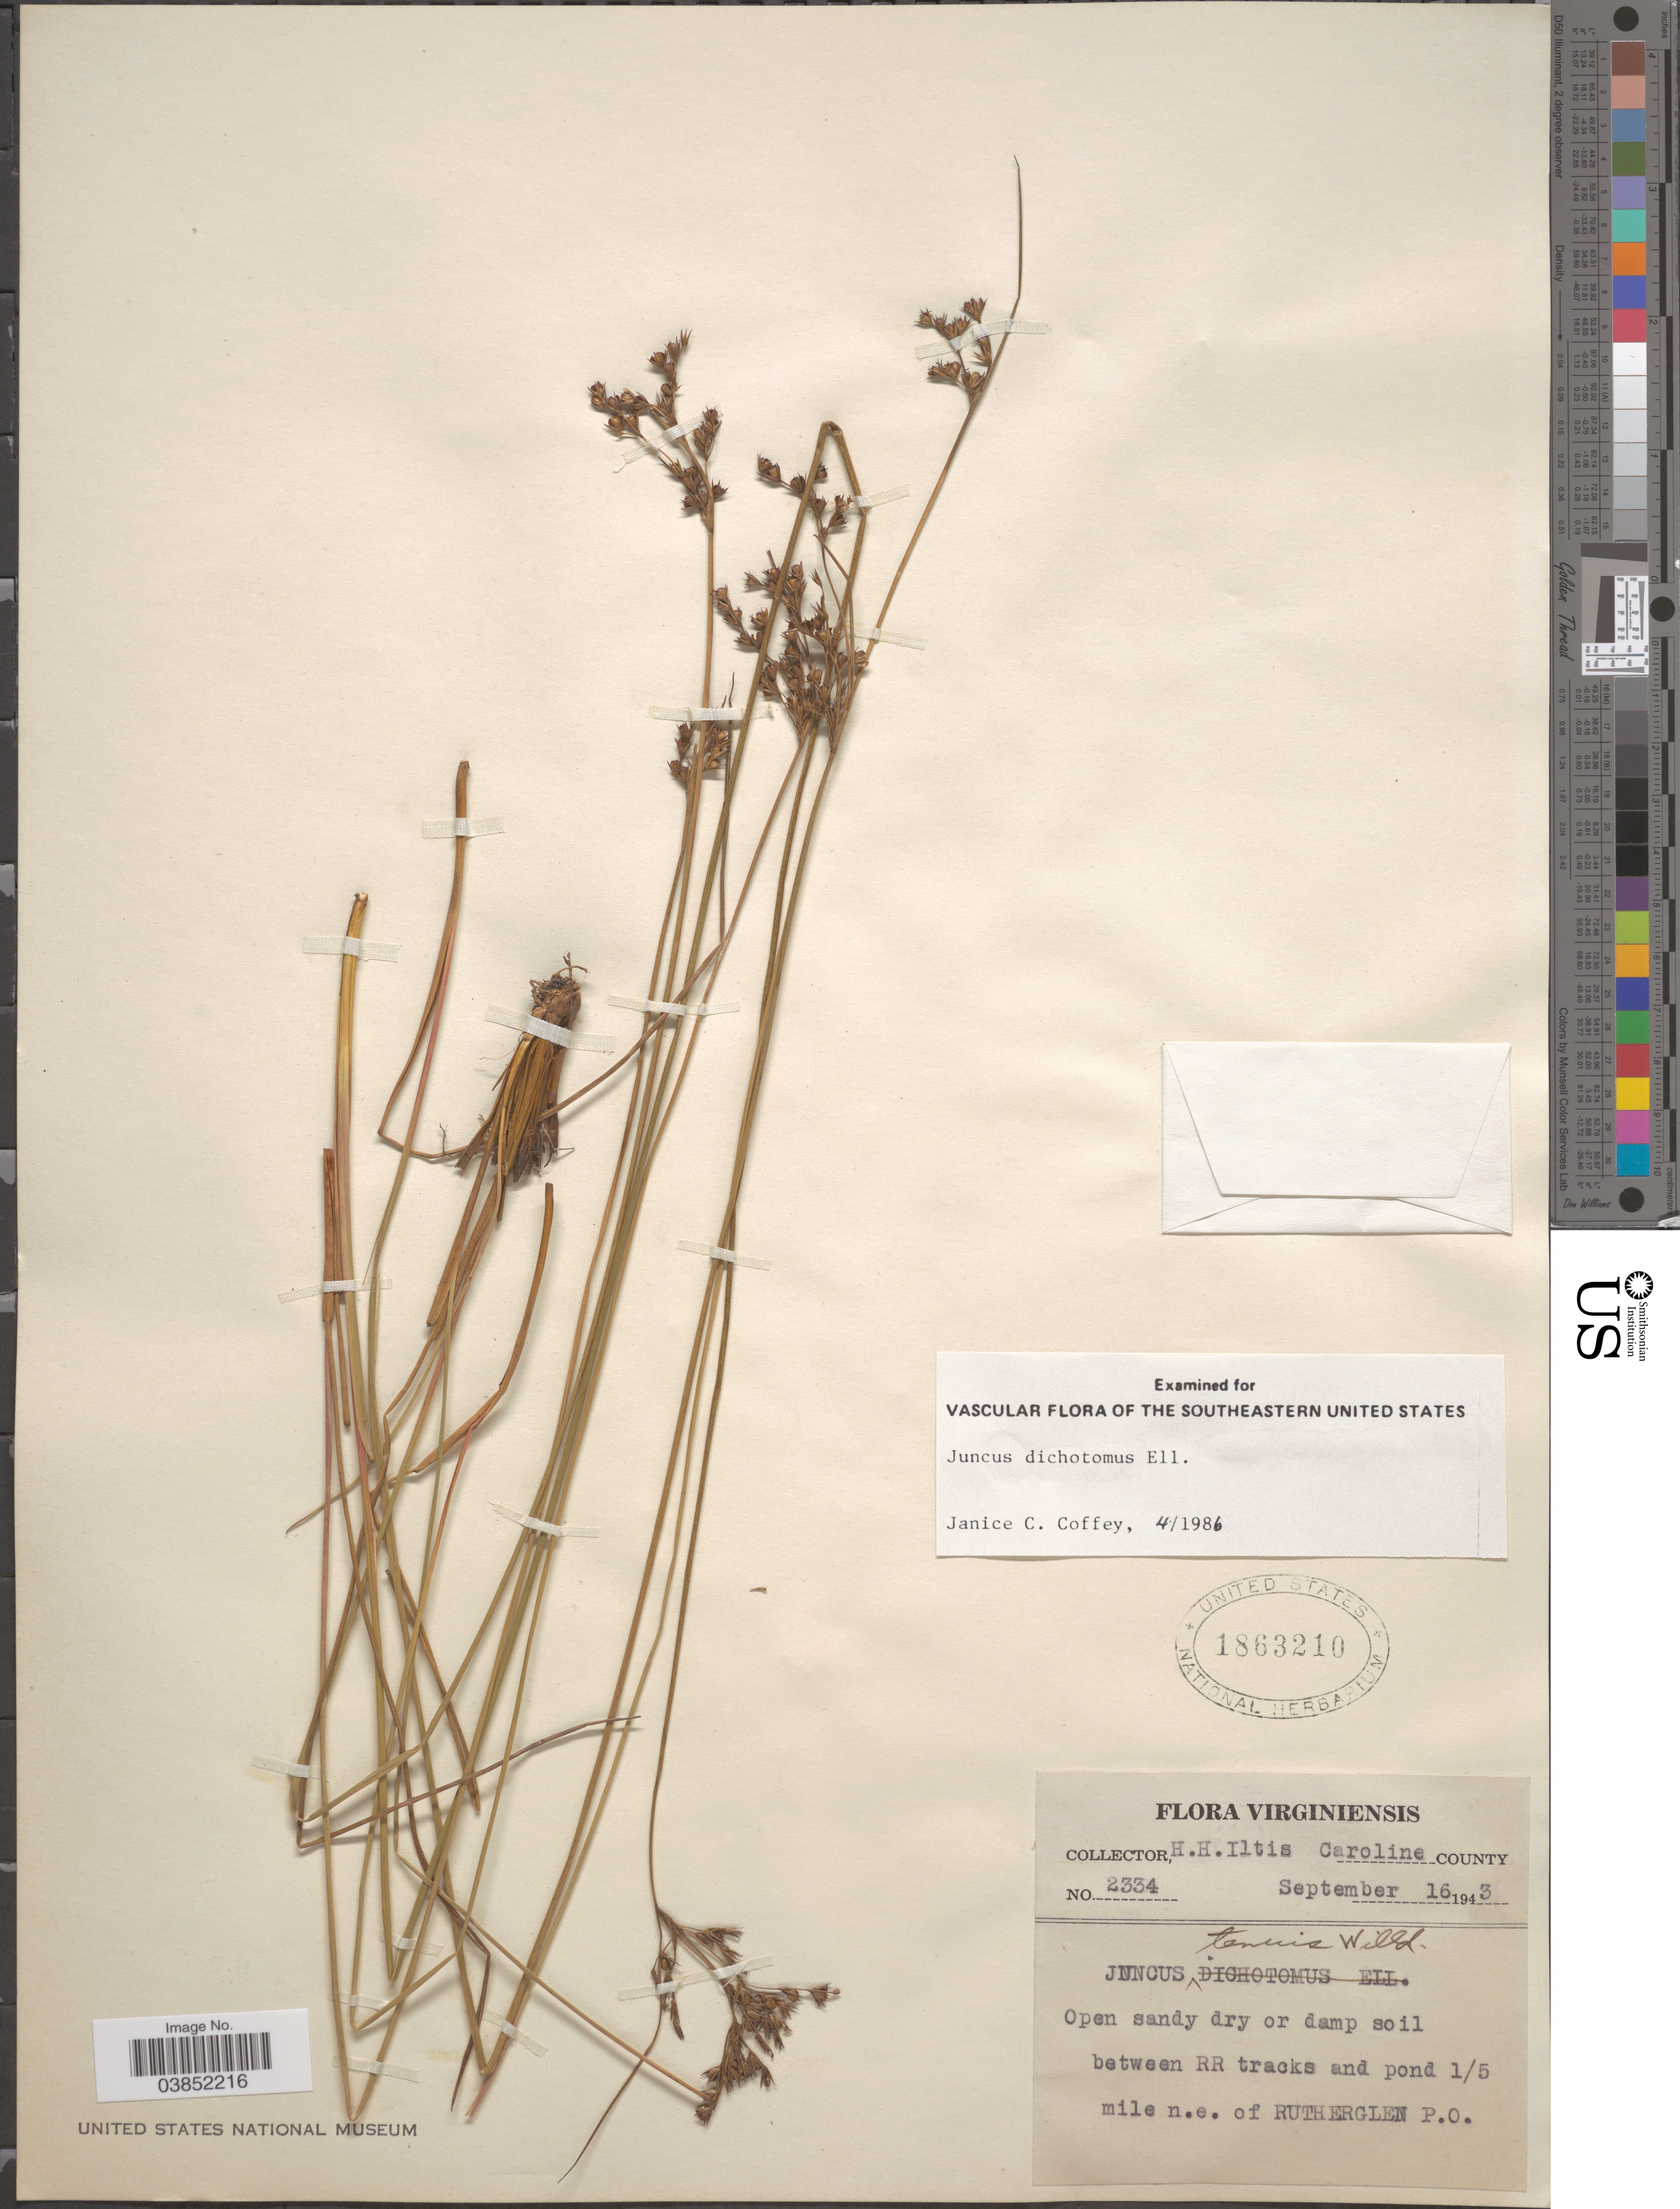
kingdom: Plantae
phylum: Tracheophyta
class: Liliopsida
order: Poales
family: Juncaceae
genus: Juncus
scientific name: Juncus dichotomus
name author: Elliott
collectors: H. H. Iltis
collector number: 2334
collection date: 1943-09-16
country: United States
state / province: Virginia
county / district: Caroline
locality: Caroline County. Open sandy dry or damp soil between RR tracks and pond 1/5 mile n. e. of Rutherglen P.O.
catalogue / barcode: US 1863210